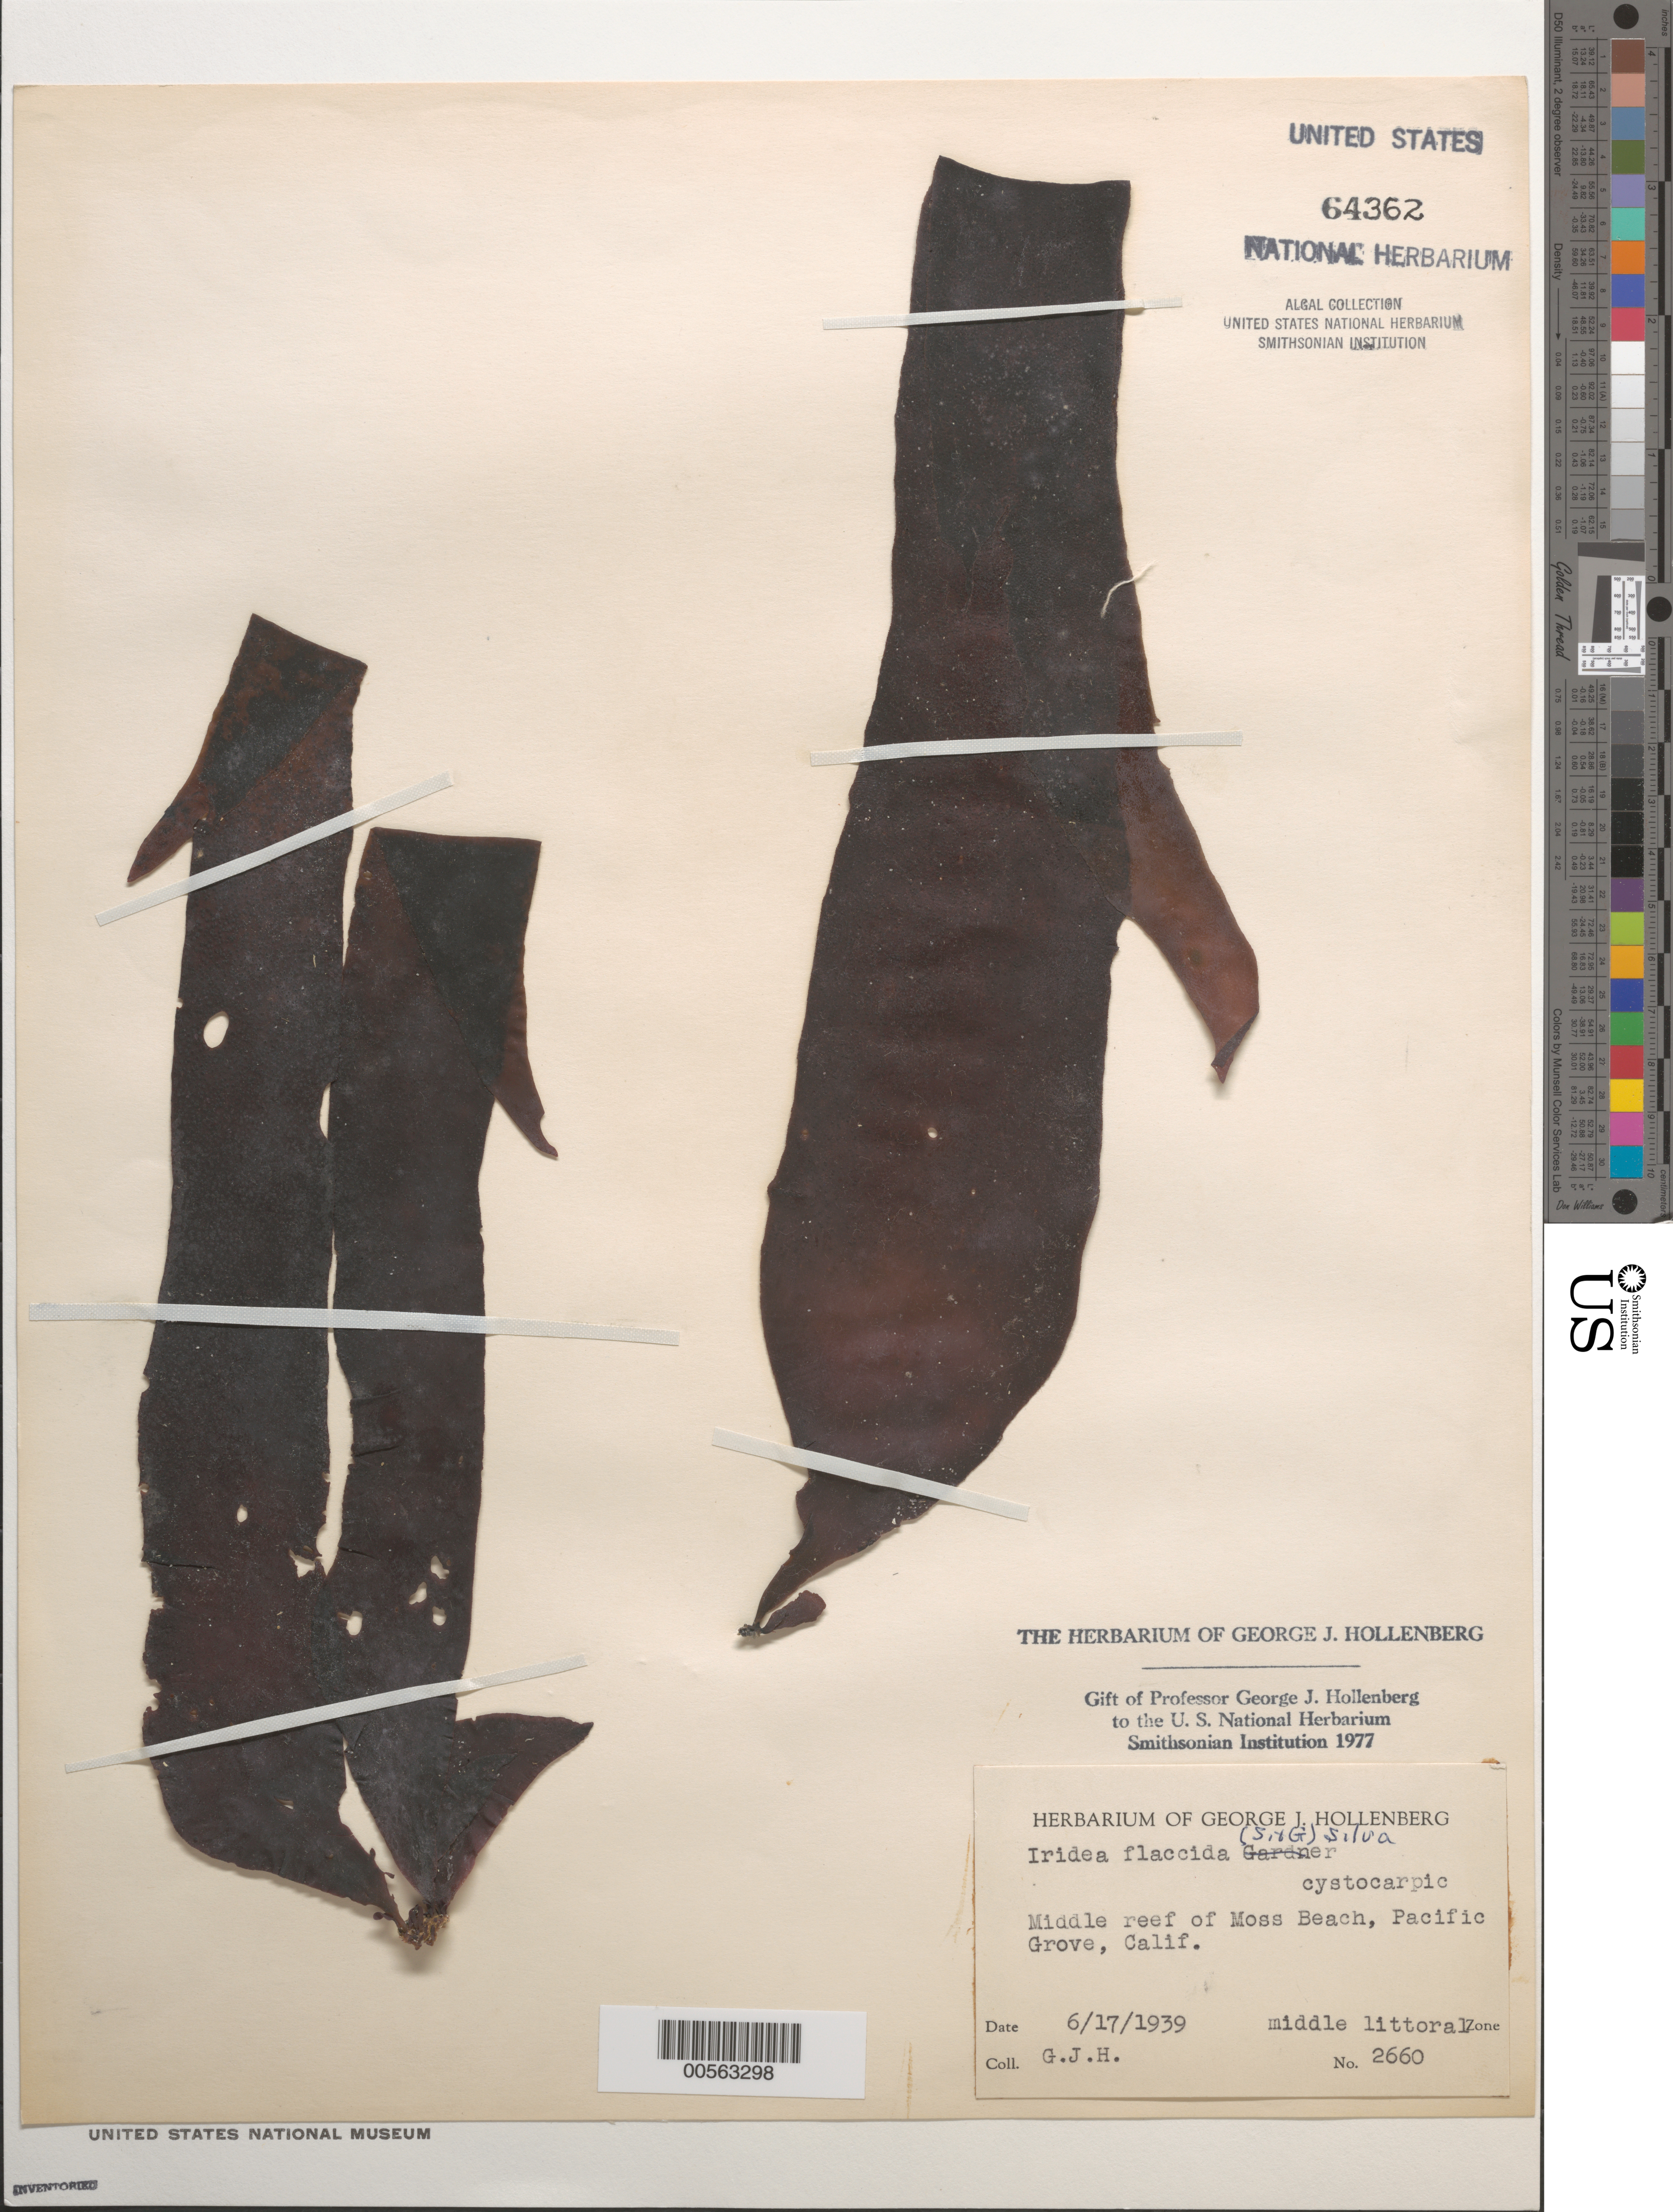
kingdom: Plantae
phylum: Rhodophyta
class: Florideophyceae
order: Gigartinales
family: Gigartinaceae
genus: Mazzaella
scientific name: Mazzaella flaccida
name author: (Setchell & N.L. Gardner) Fredericq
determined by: Algae name updating Project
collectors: G. Hollenberg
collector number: GJH 2660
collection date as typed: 17 Jun 1939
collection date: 1939-06-17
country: United States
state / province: California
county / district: Monterey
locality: Middle reef of Moss Beach, Pacific Grove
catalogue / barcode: US 64362